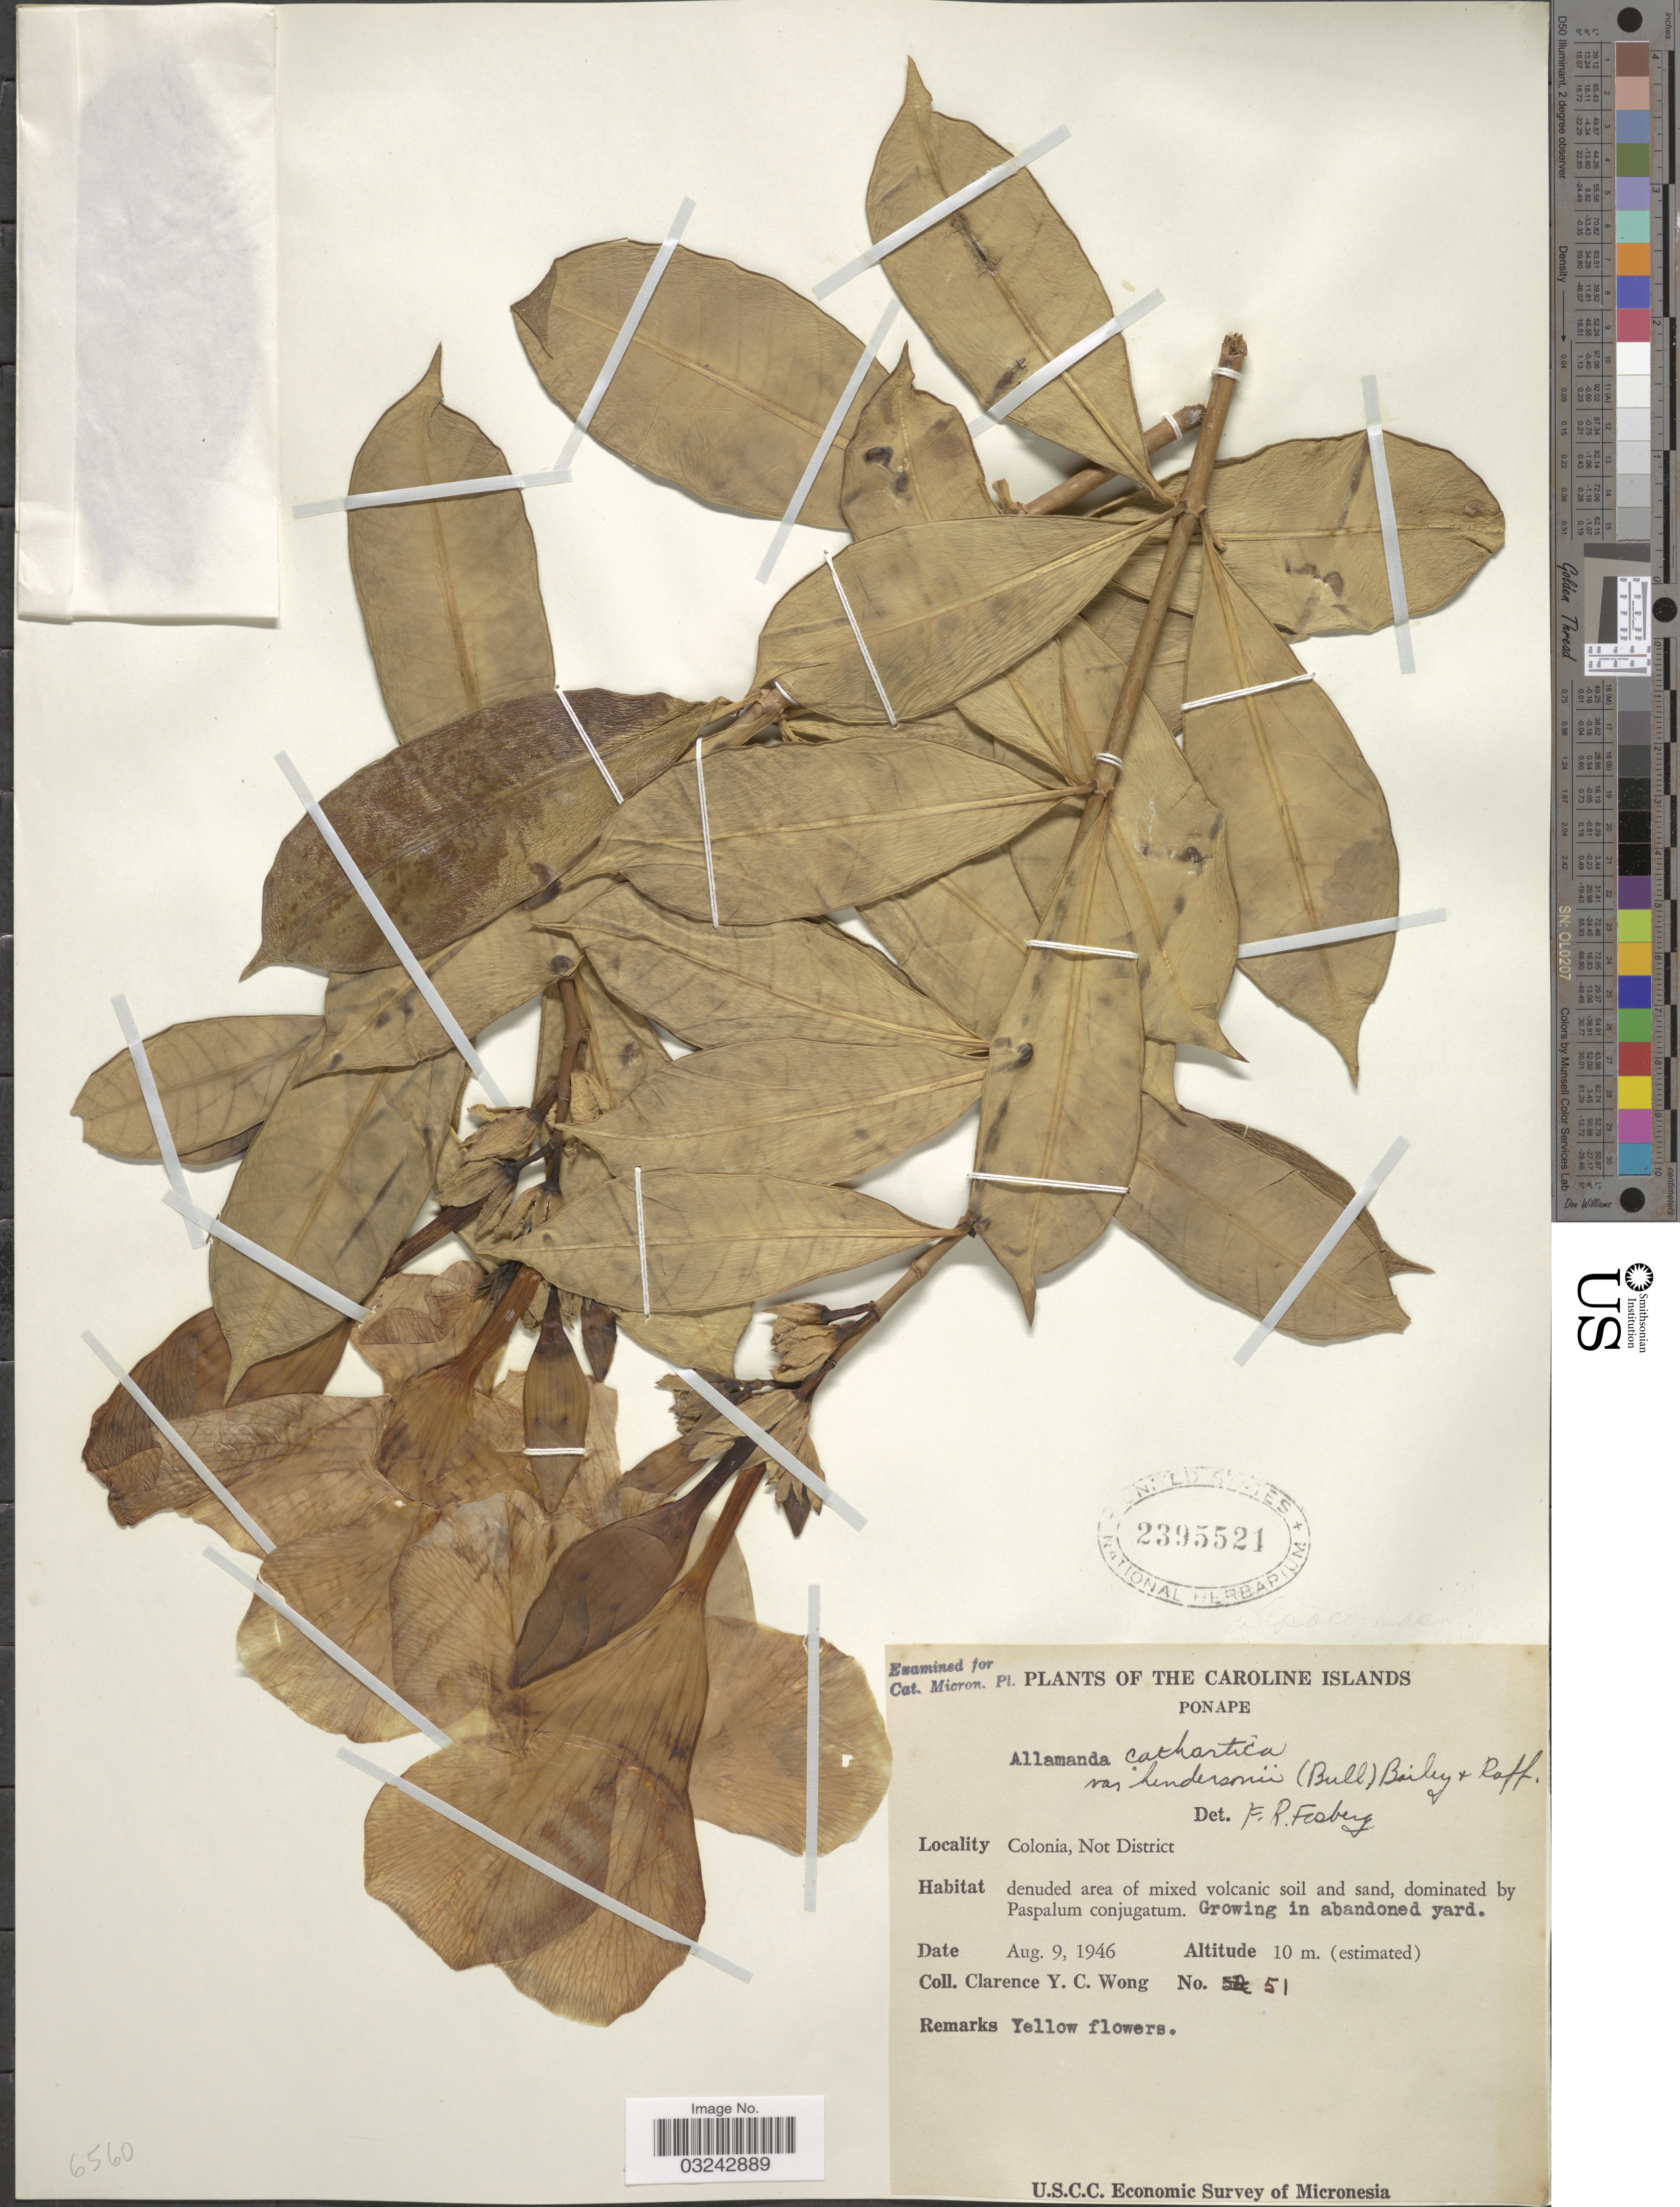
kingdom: Plantae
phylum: Tracheophyta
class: Magnoliopsida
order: Gentianales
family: Apocynaceae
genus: Allamanda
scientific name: Allamanda hendersonii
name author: W. Bull ex Dombrain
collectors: C. Y. C. Wong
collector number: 51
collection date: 1946-08-09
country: Micronesia, Federated States of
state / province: Pohnpei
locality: The Caroline Islands, Ponape, Colonia, Not District.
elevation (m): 10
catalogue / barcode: US 2395521